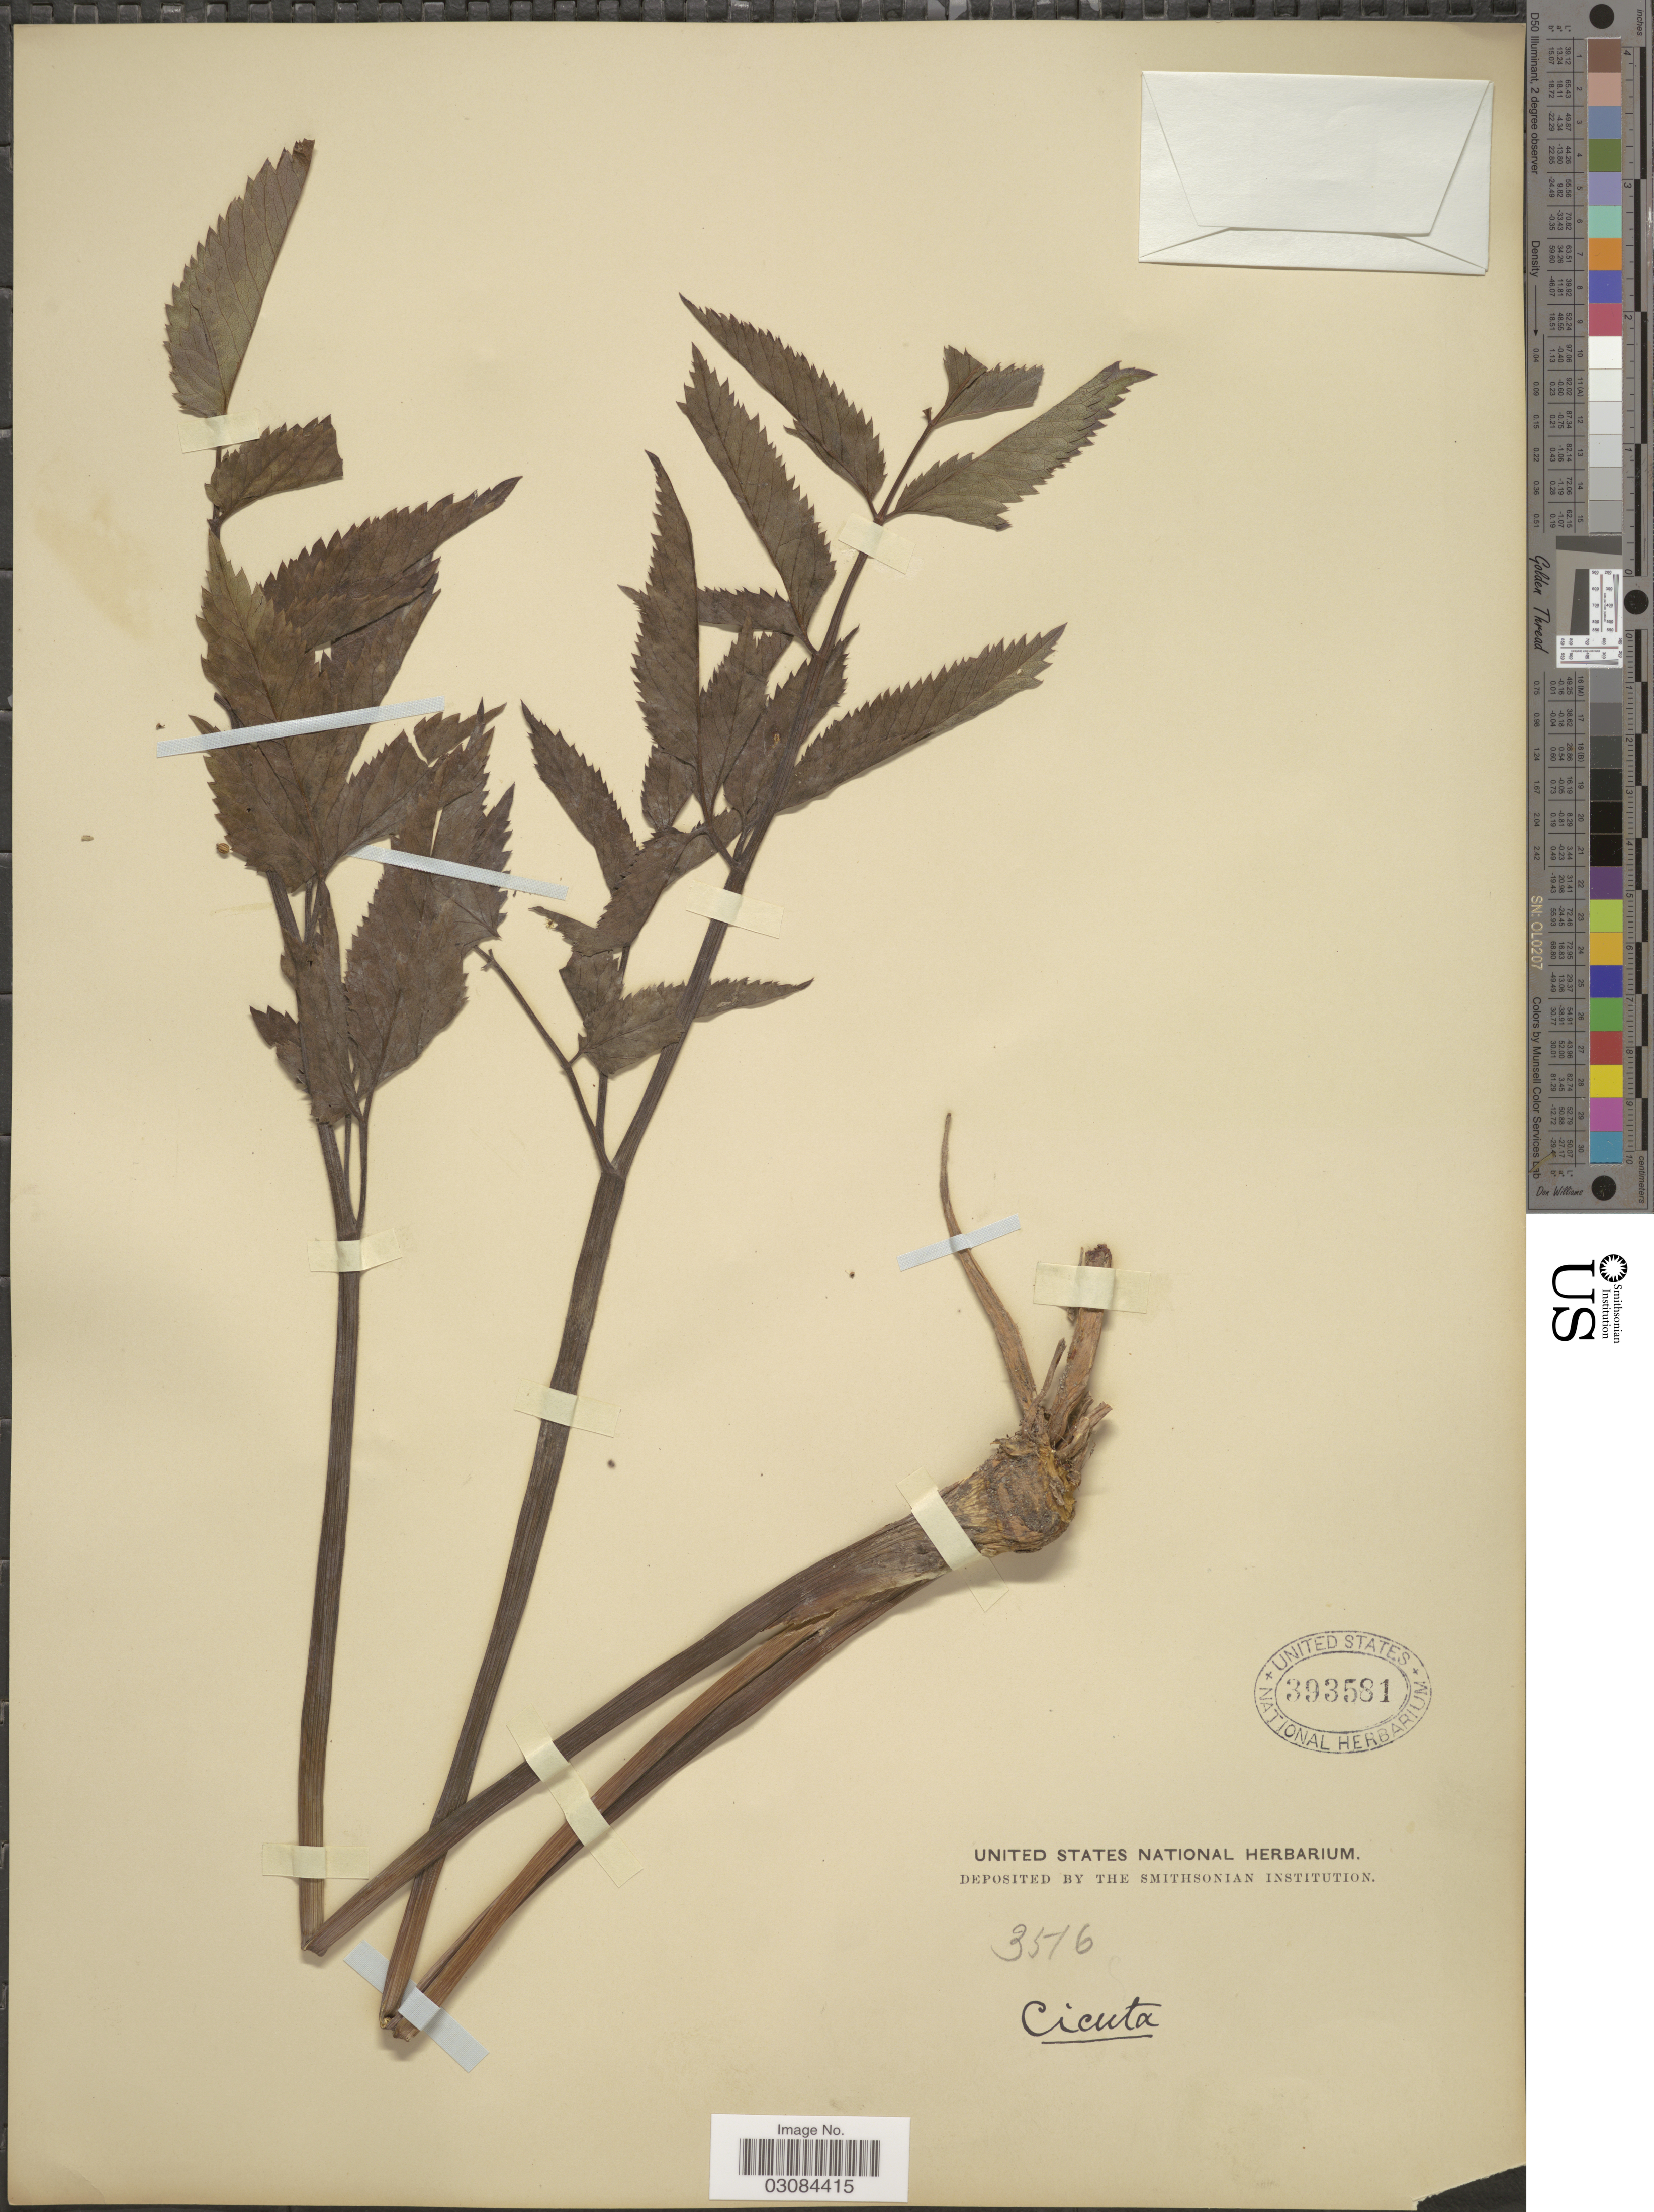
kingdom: Plantae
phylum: Tracheophyta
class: Magnoliopsida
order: Apiales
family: Apiaceae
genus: Cicuta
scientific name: Cicuta maculata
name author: L.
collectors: ex herb. United States National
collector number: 3516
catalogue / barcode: US 393581